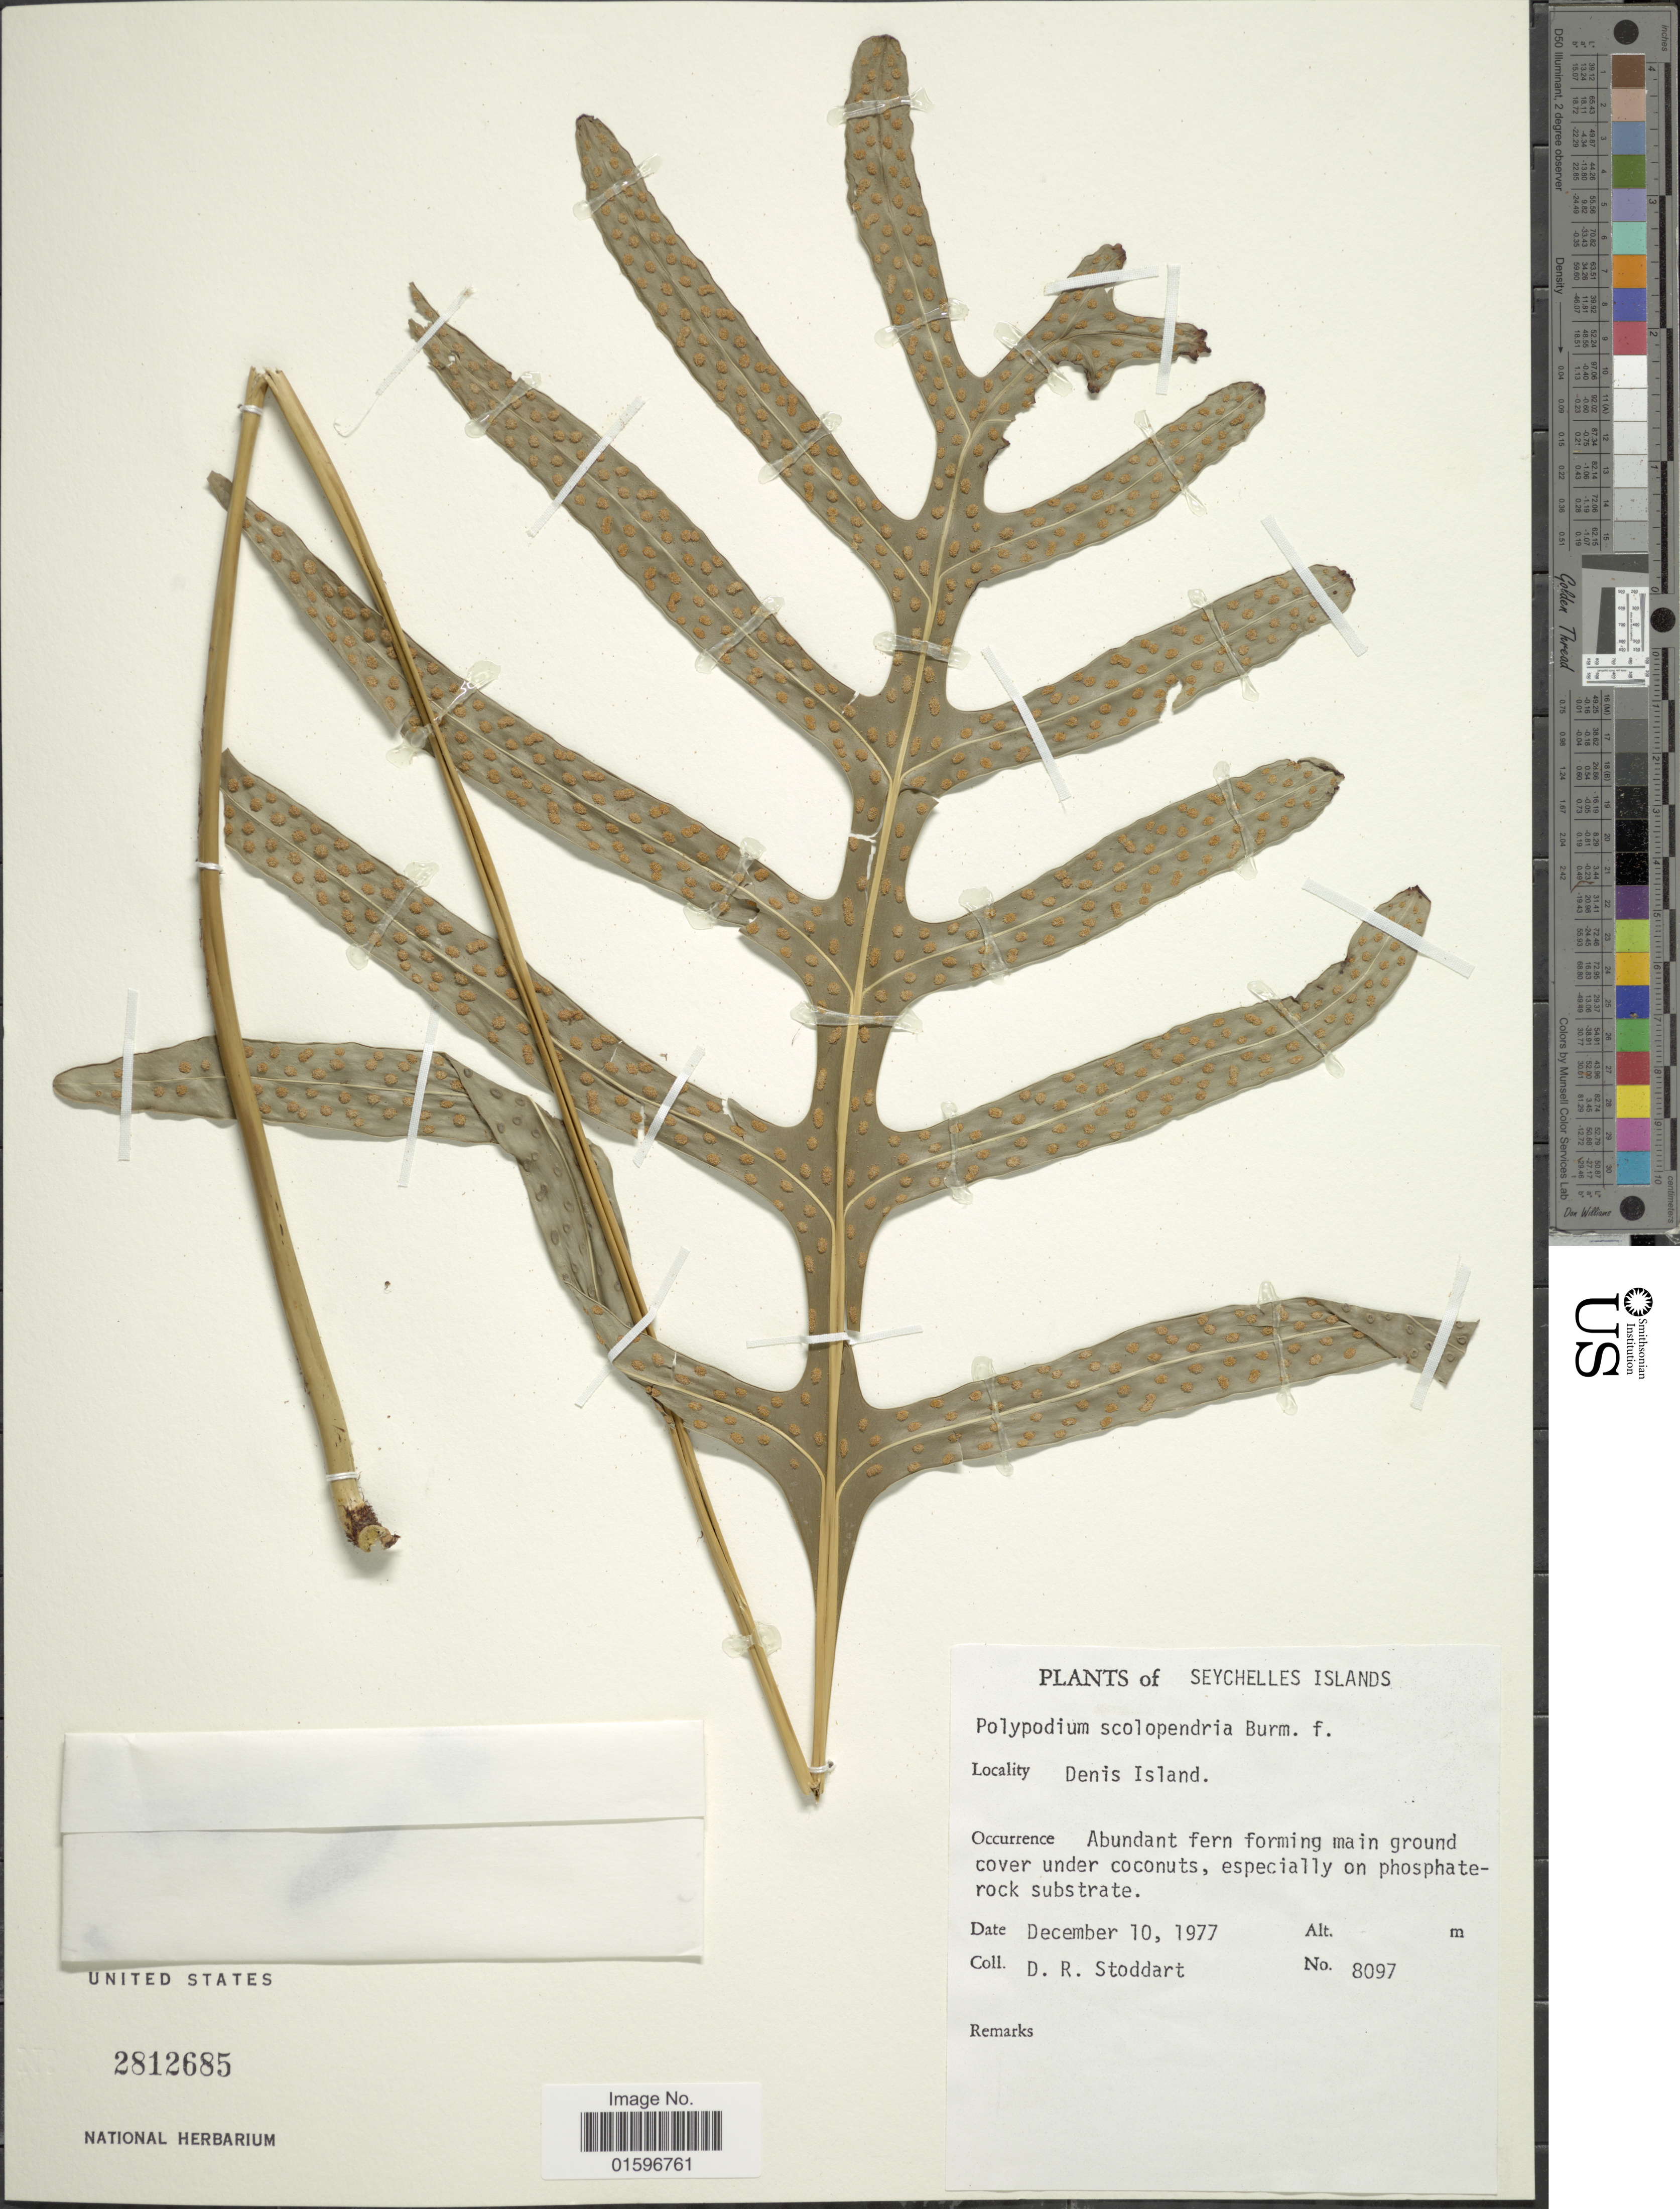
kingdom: Plantae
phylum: Tracheophyta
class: Polypodiopsida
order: Polypodiales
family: Polypodiaceae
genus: Polypodium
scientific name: Polypodium scolopendria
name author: Burm. f.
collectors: D. R. Stoddart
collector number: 8097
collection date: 1977-12-10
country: Seychelles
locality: Seychelles Islands, Denis Island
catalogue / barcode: US 2812685